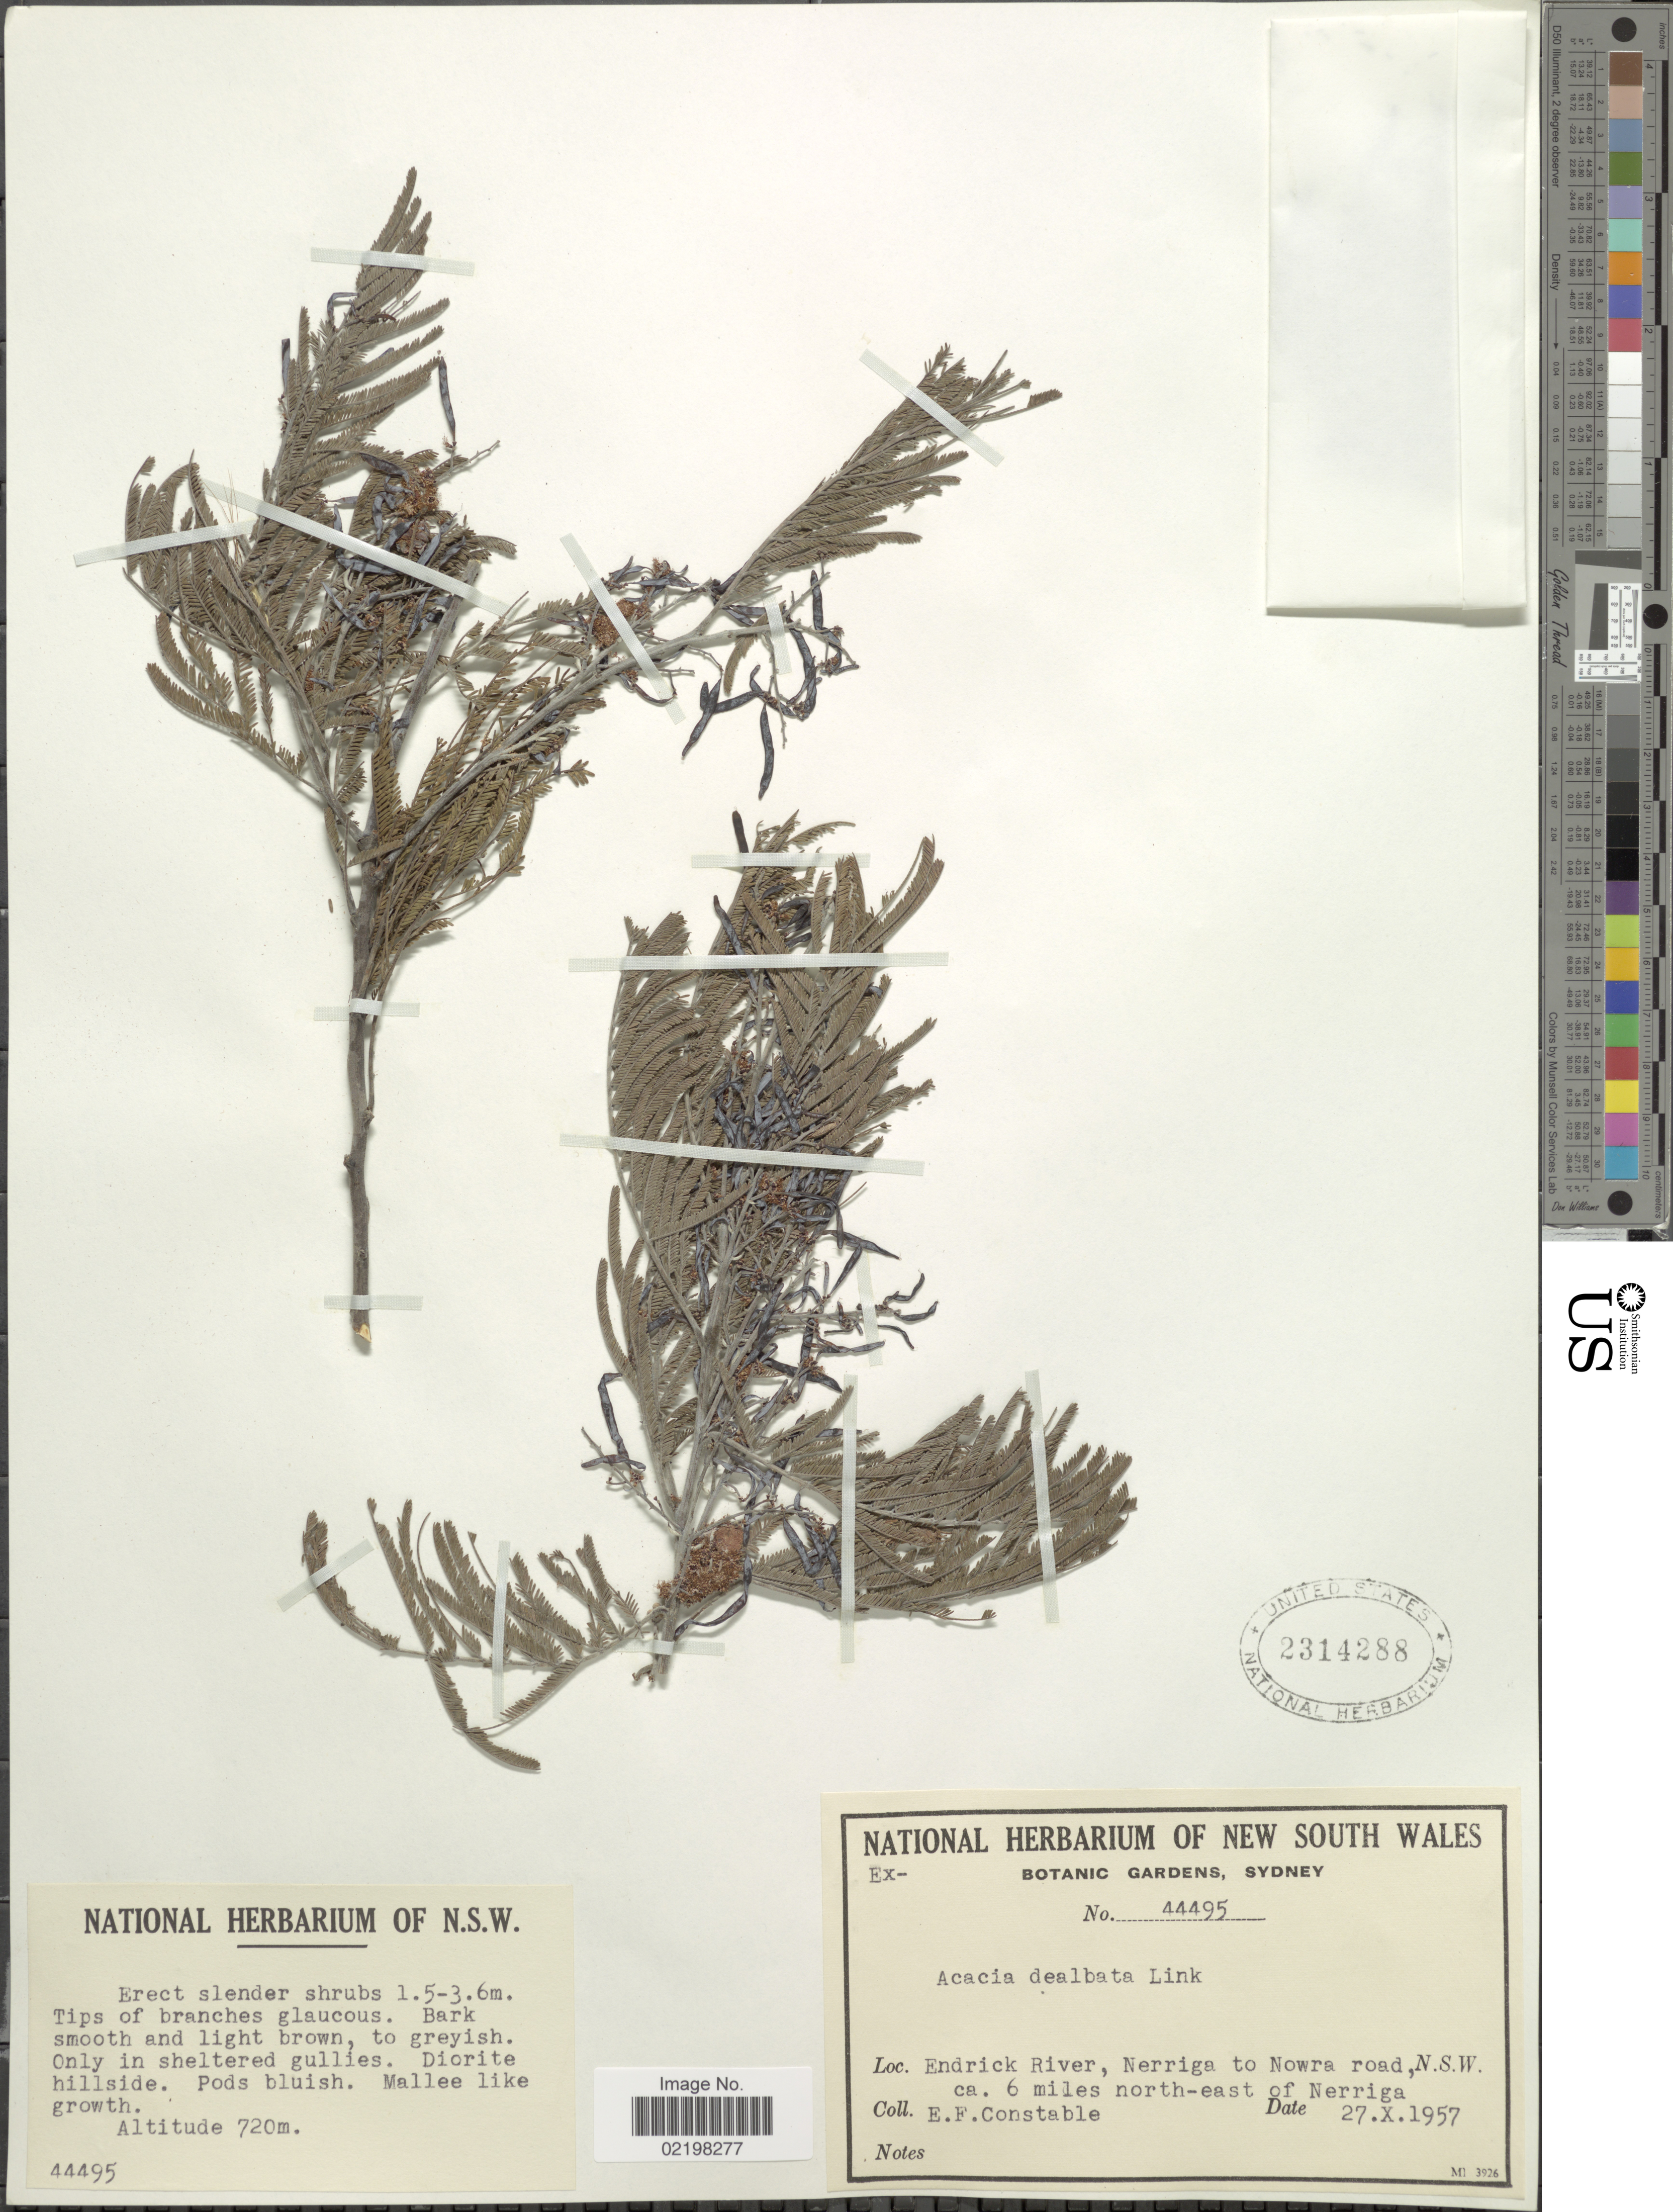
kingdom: Plantae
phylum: Tracheophyta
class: Magnoliopsida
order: Fabales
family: Fabaceae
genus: Acacia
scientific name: Acacia decurrens var. dealbata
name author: (Link) Maiden ex F. Muell.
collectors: E. F. Constable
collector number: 44495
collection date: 1957-10-27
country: Australia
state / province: New South Wales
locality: Endrick River, Nerriga to Nowra road, ca. 6 miles north-east of Nerriga. N.S.W.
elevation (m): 720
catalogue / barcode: US 2314288